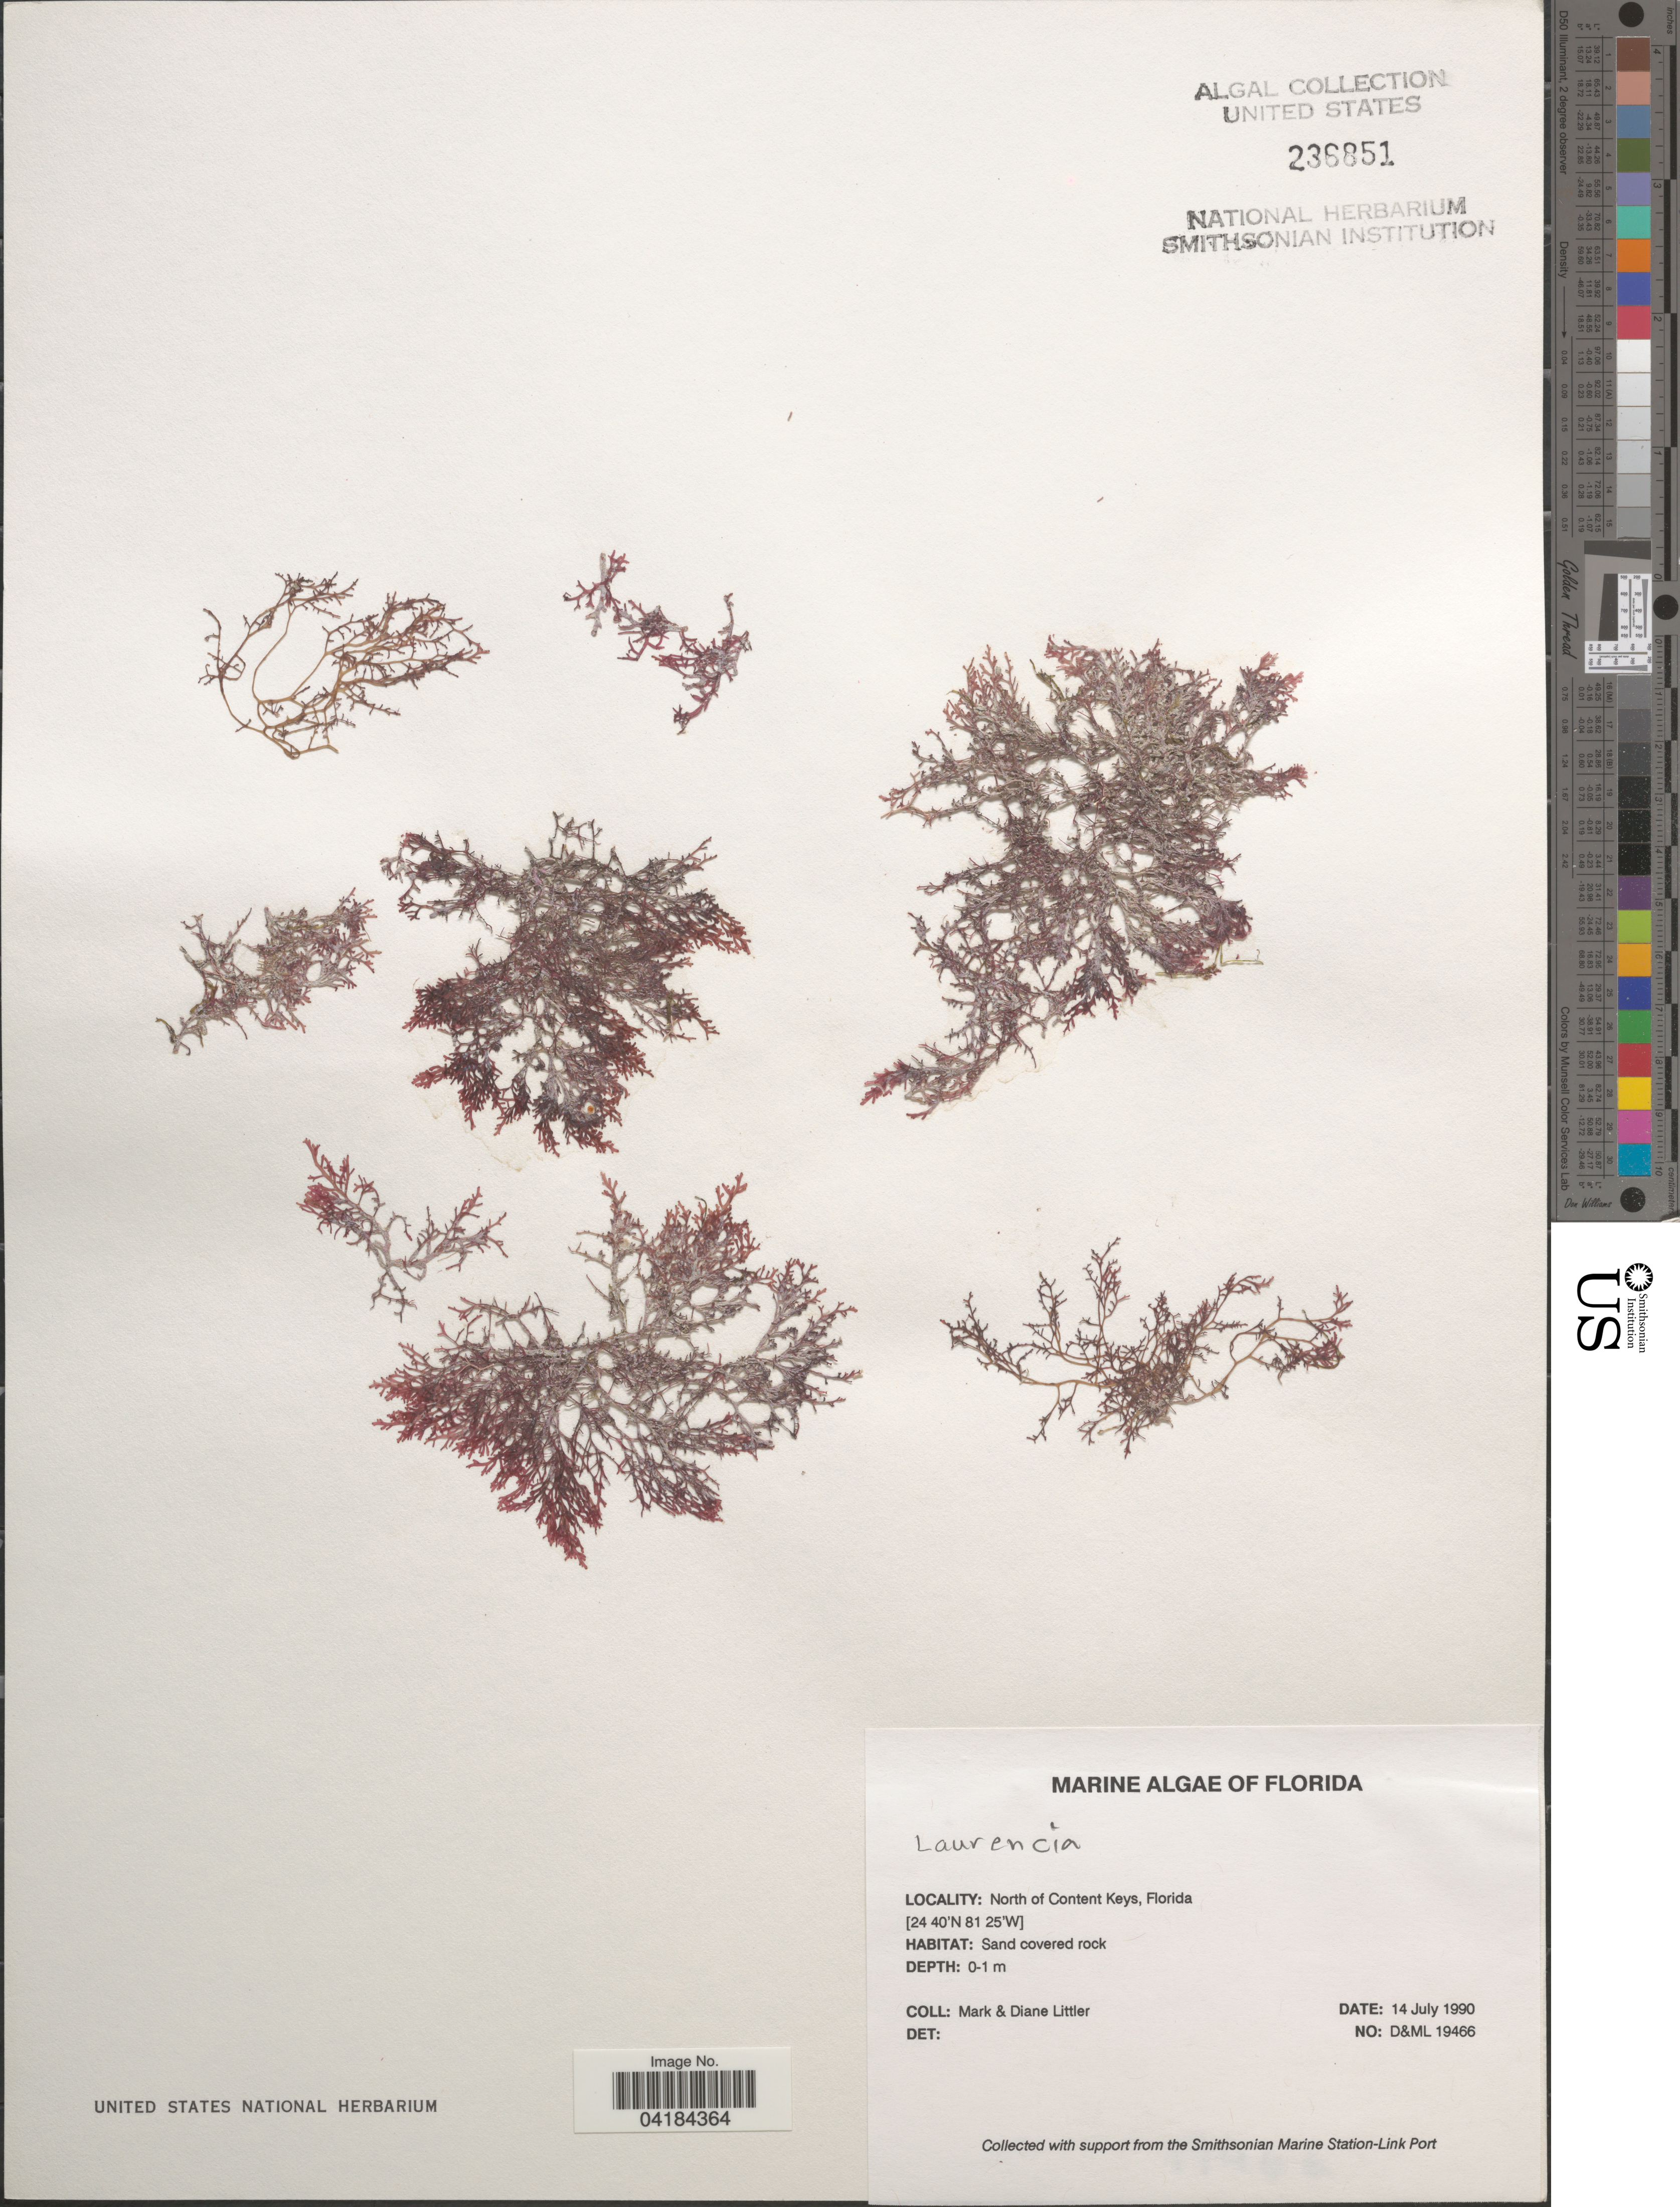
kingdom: Plantae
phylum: Rhodophyta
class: Florideophyceae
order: Ceramiales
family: Rhodomelaceae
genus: Laurencia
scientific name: Laurencia sp.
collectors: M. M. Littler & D. S. Littler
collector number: D&ML19466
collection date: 1990-07-14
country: United States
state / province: Florida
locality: North of Content Keys.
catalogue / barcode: US 236851